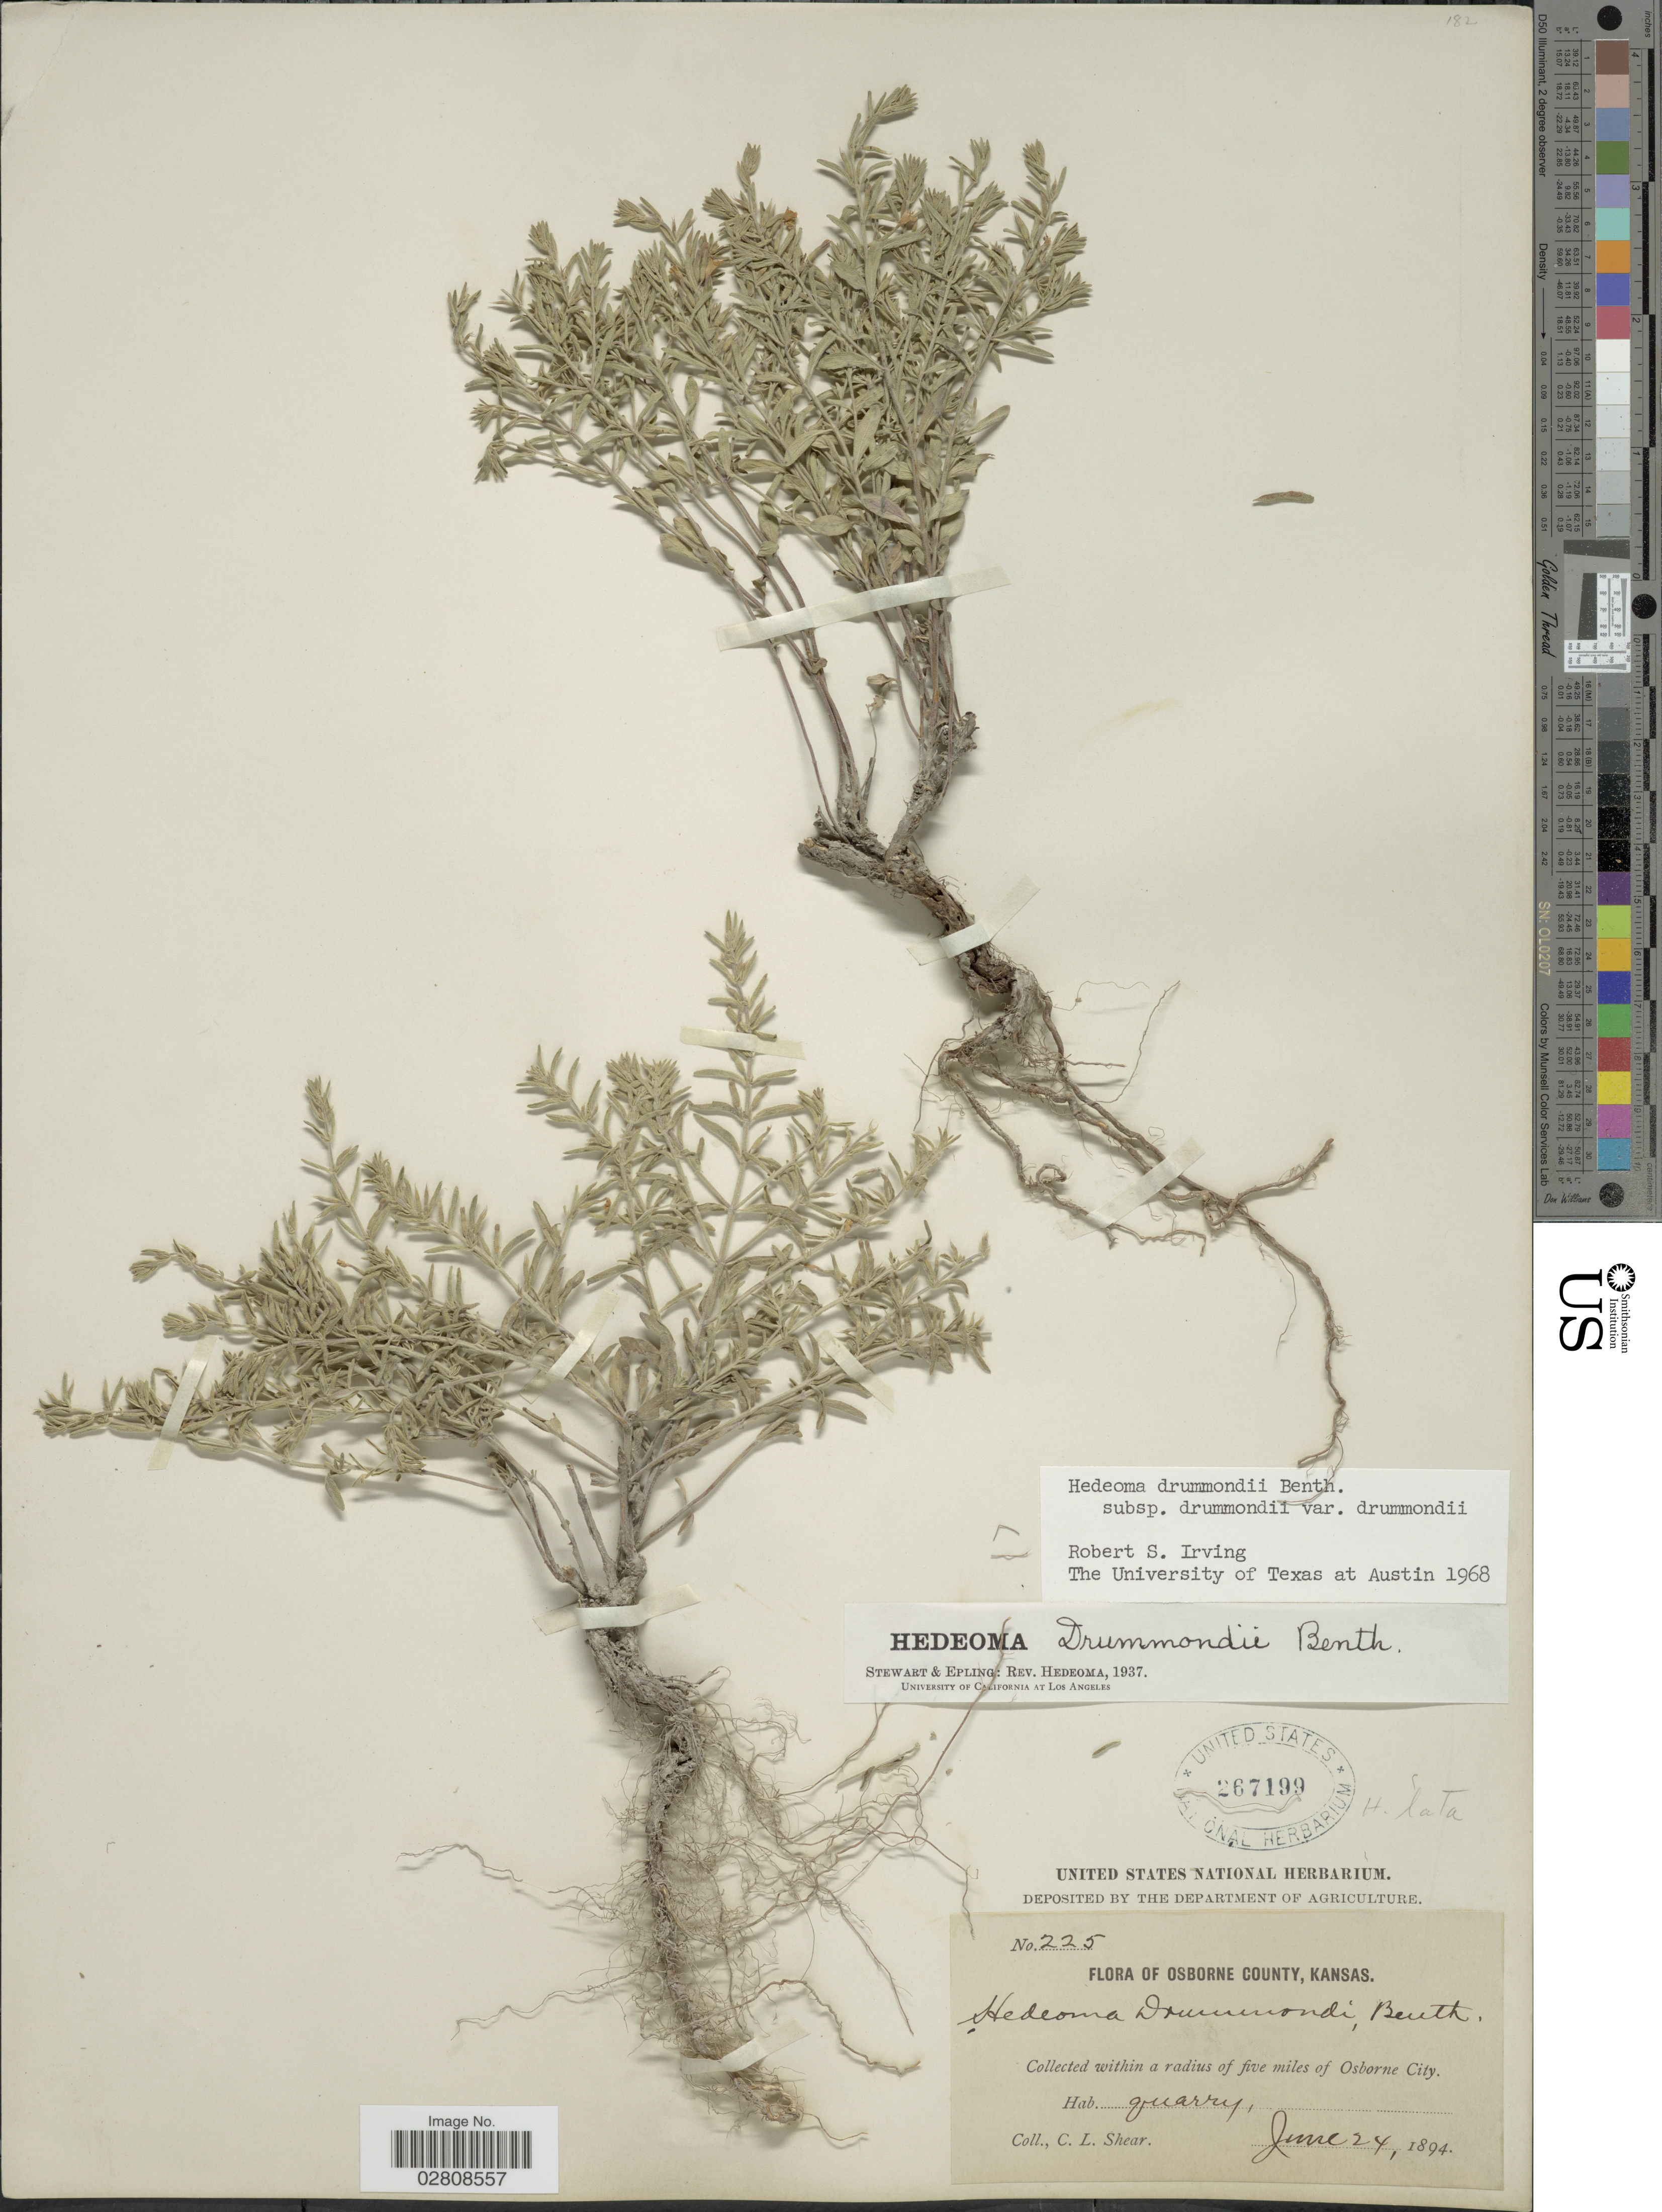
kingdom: Plantae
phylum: Tracheophyta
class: Magnoliopsida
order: Lamiales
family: Lamiaceae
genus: Hedeoma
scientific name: Hedeoma drummondii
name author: Benth.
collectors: C. L. Shear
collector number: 225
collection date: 1894-06-24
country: United States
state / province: Kansas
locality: Osborne County, within a radius of five miles of Osborne City.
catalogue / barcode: US 267199